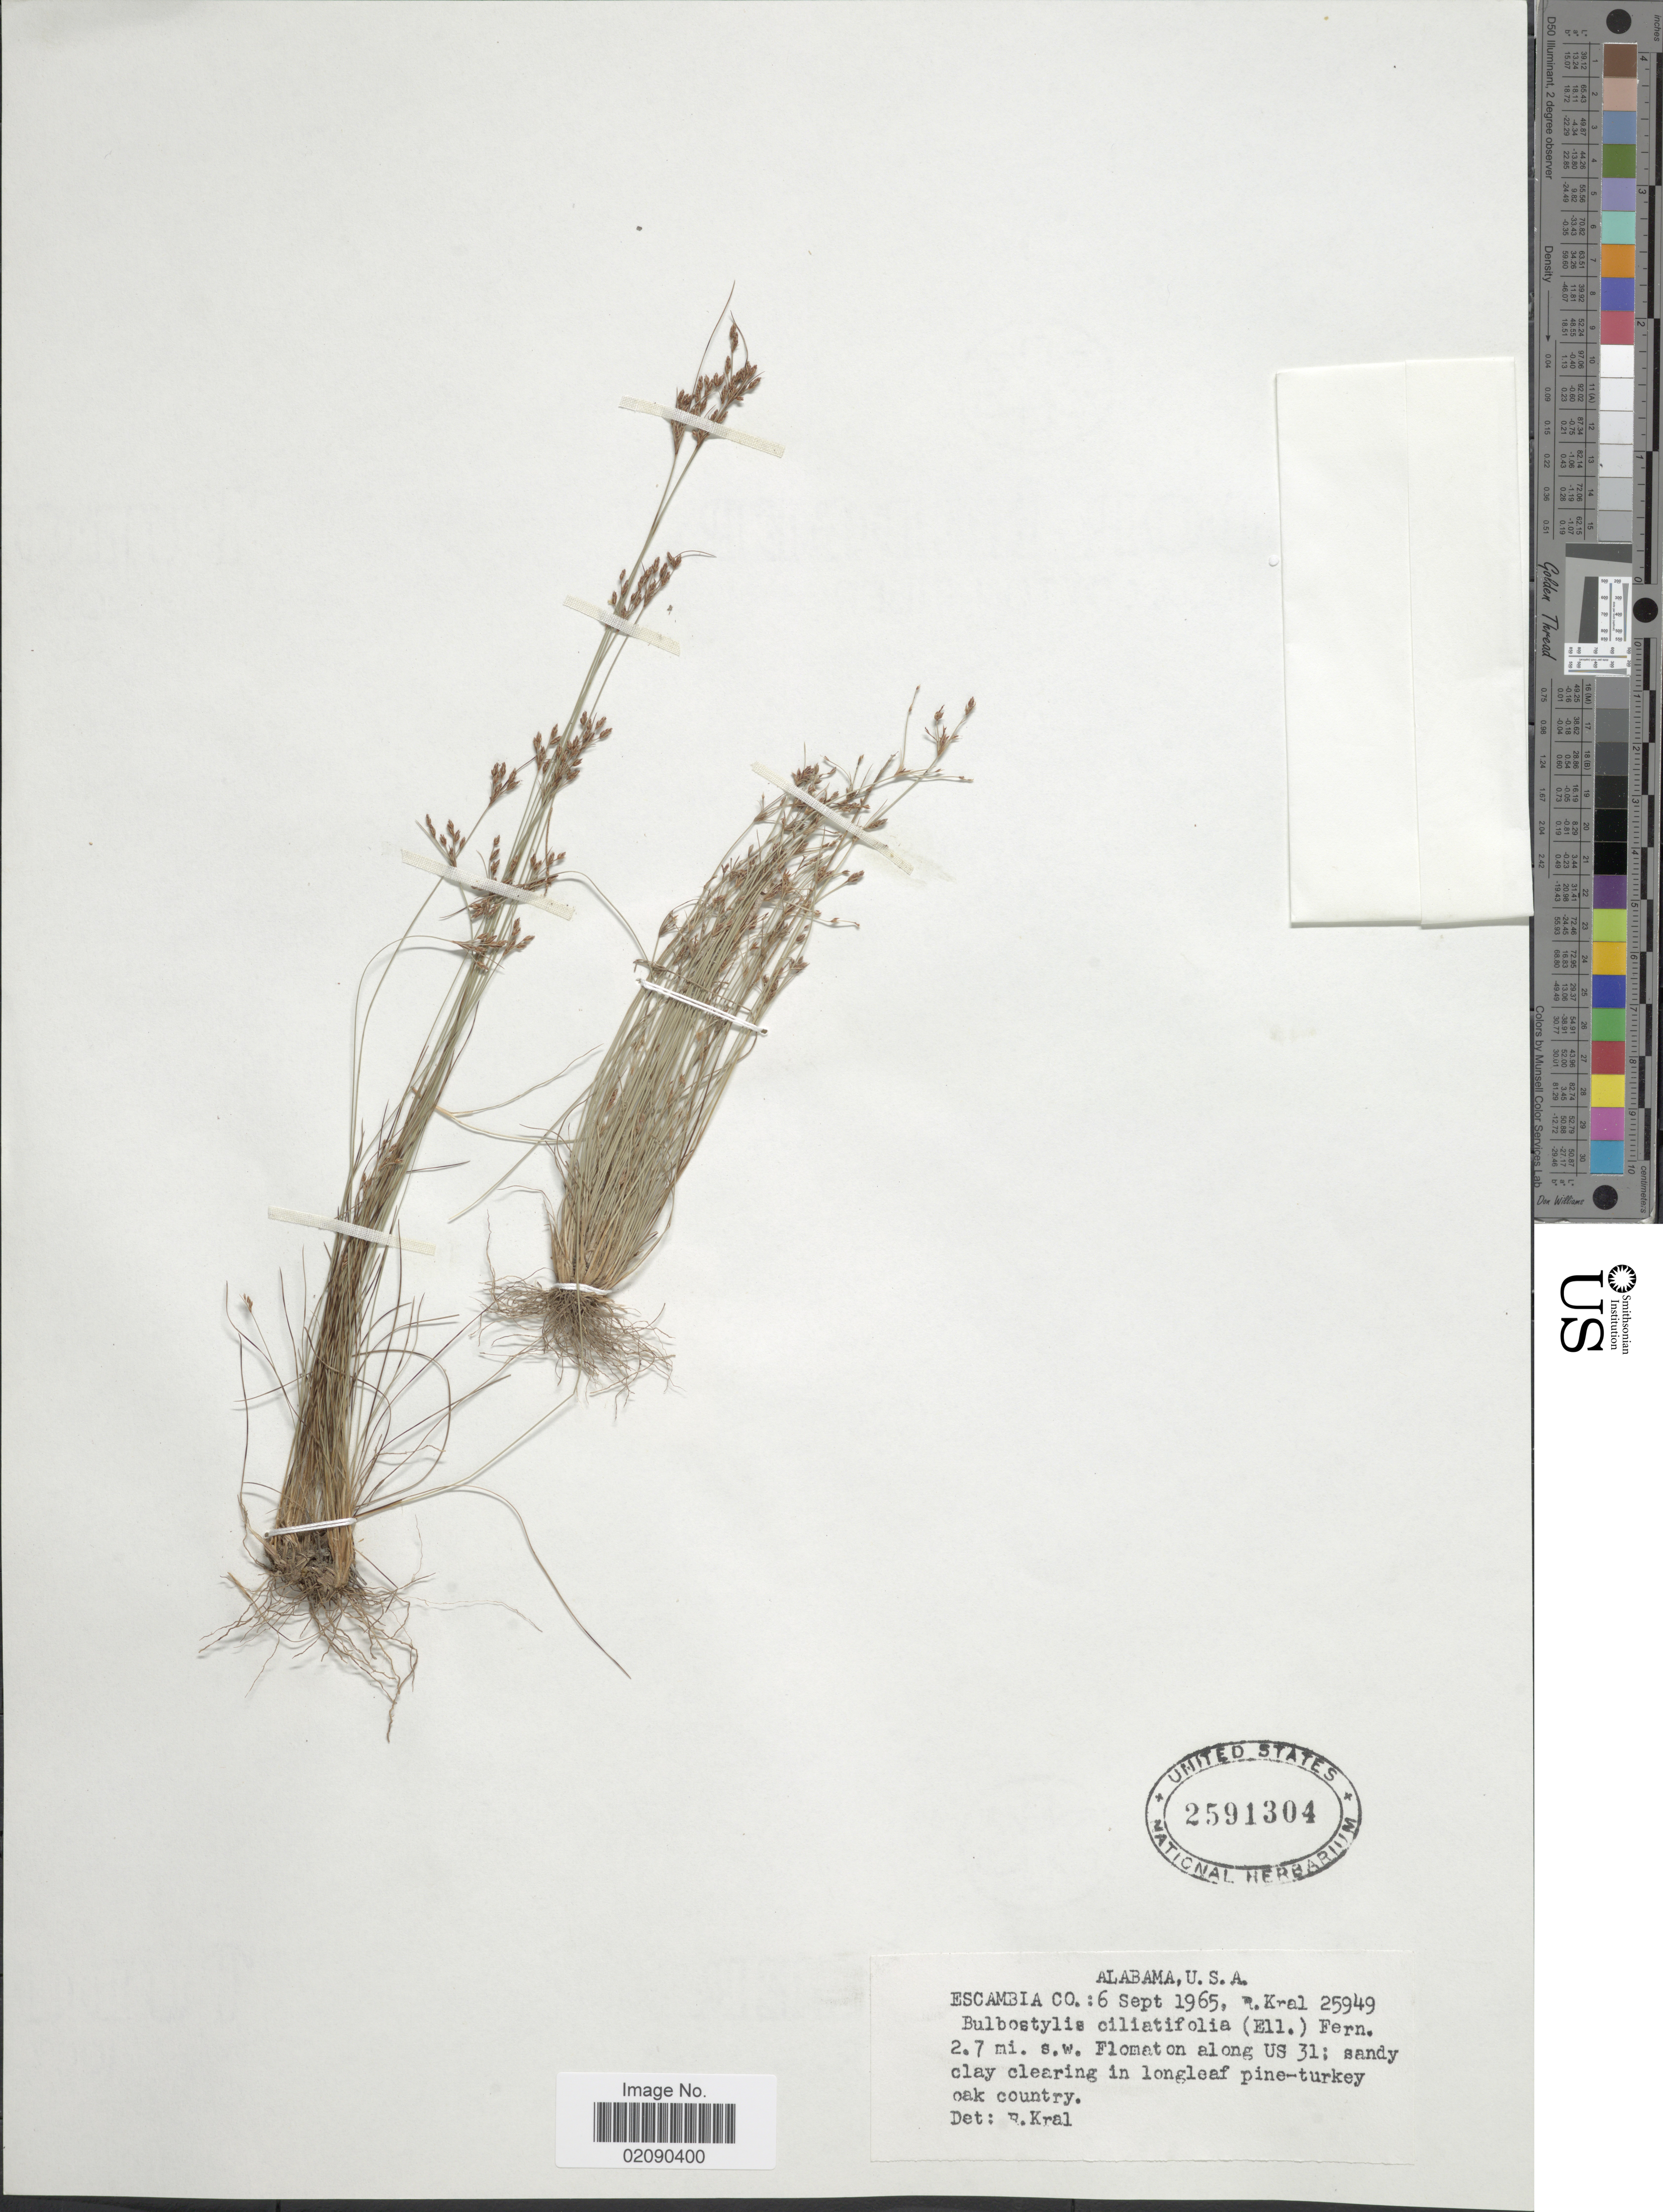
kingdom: Plantae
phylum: Tracheophyta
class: Liliopsida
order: Poales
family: Cyperaceae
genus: Bulbostylis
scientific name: Bulbostylis ciliatifolia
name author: (Elliott) Fernald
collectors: R. Kral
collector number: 25949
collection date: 1965-09-06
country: United States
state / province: Alabama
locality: Escambia Co; 2.7 mi s.w. Flomaton along US 31; sandy clay clearing in longleaf pine-turkey oak country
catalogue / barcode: US 2591304